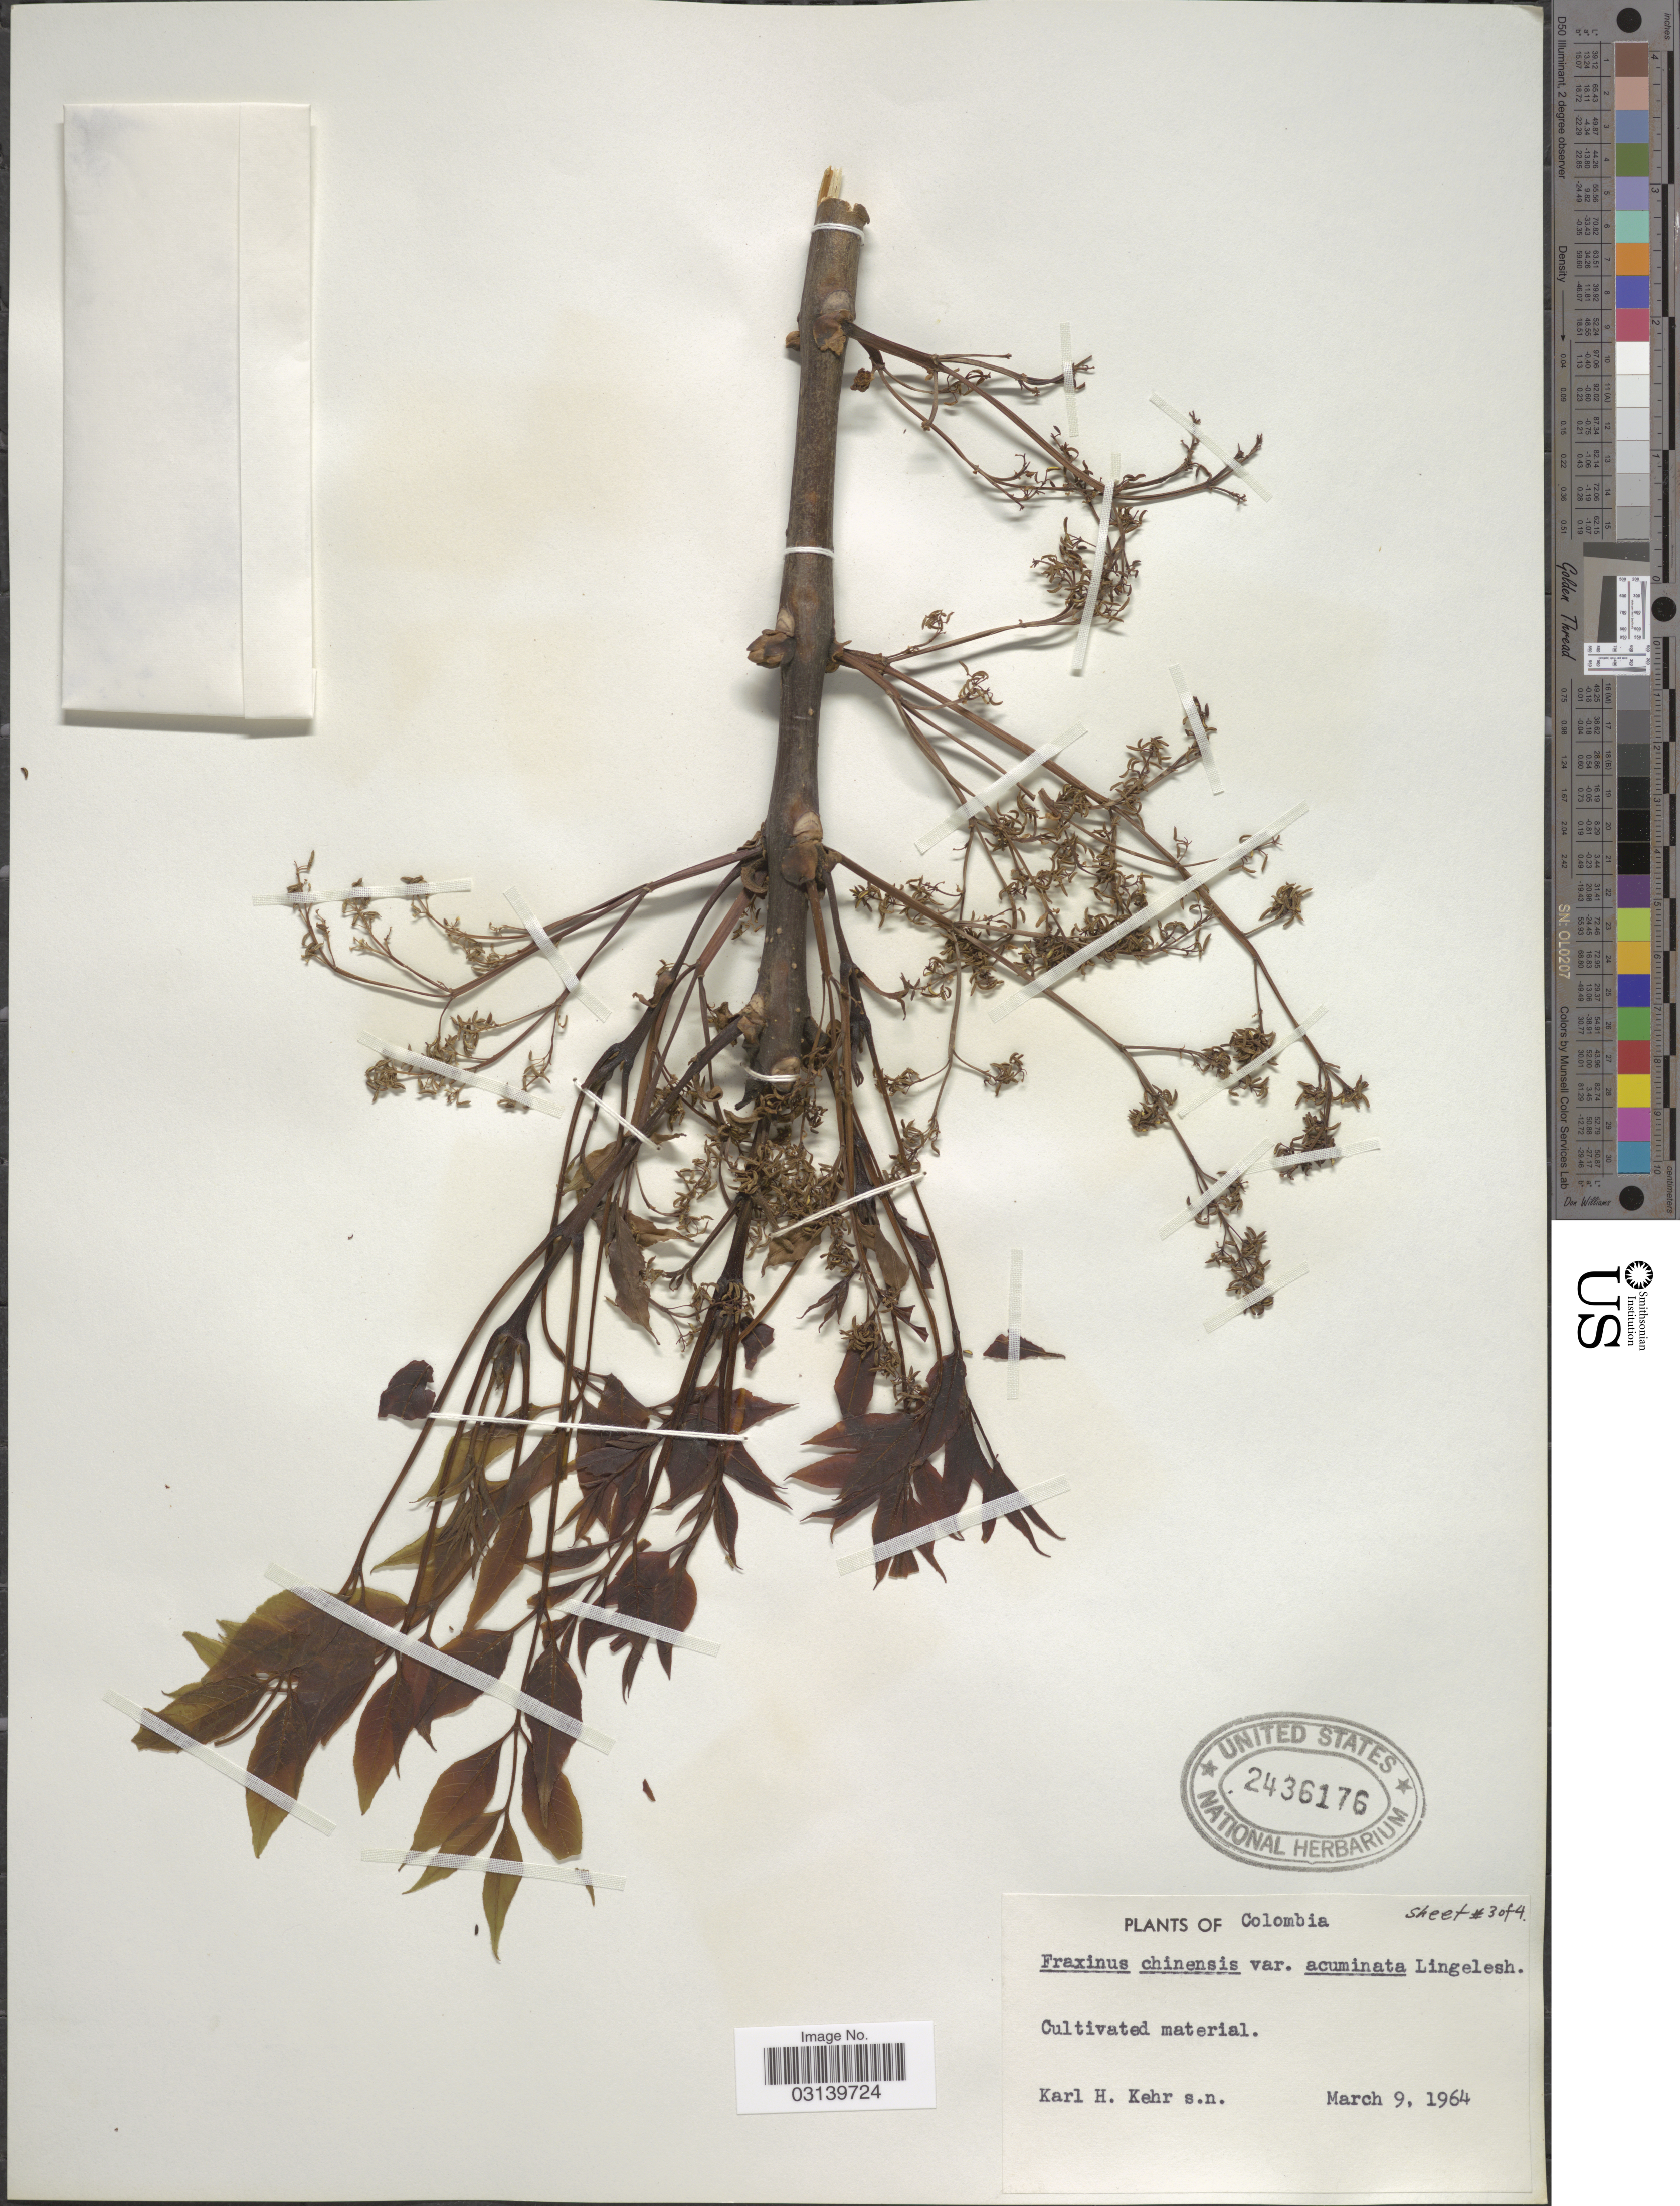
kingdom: Plantae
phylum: Tracheophyta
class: Magnoliopsida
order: Lamiales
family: Oleaceae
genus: Fraxinus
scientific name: Fraxinus chinensis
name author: Roxb.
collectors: K. Kehr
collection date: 1964-03-09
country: Colombia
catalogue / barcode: US 2436176